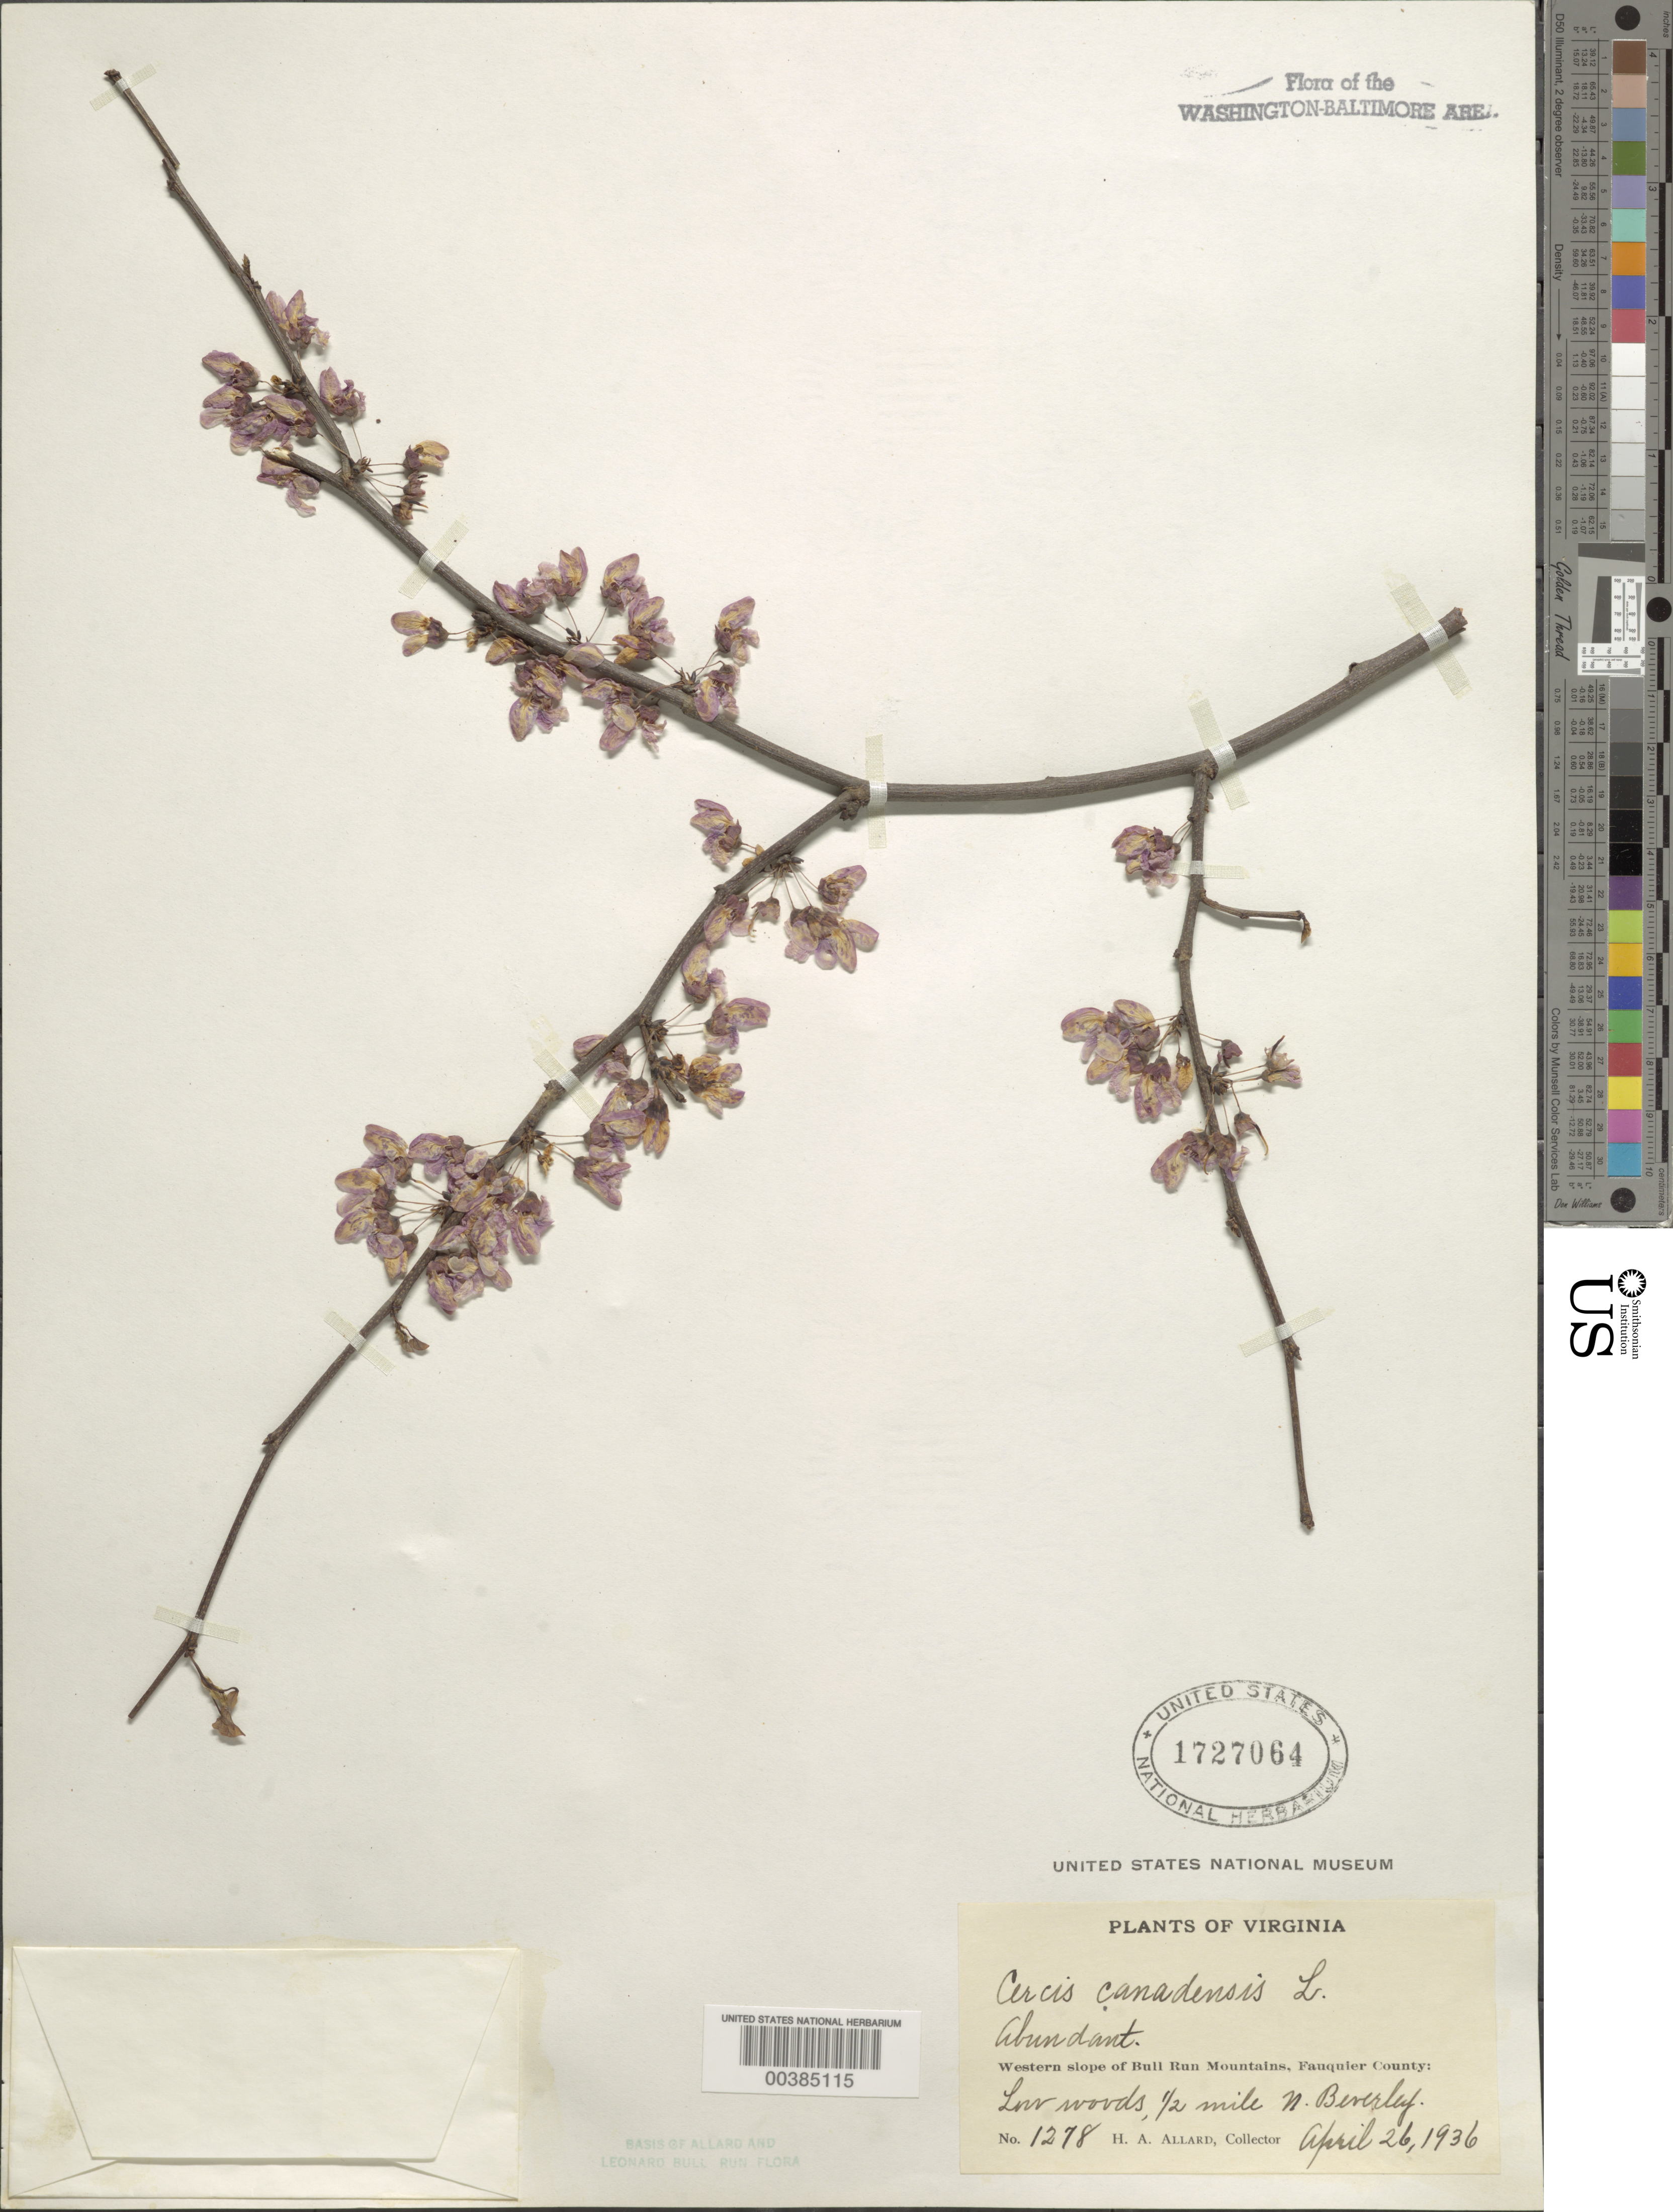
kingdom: Plantae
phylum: Tracheophyta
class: Magnoliopsida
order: Fabales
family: Fabaceae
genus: Cercis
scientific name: Cercis canadensis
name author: L.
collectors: H. A. Allard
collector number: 1278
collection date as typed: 26 Apr 1936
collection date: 1936-04-26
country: United States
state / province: Virginia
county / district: Fauquier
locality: N of Beverley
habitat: Low woods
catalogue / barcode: US 1727064